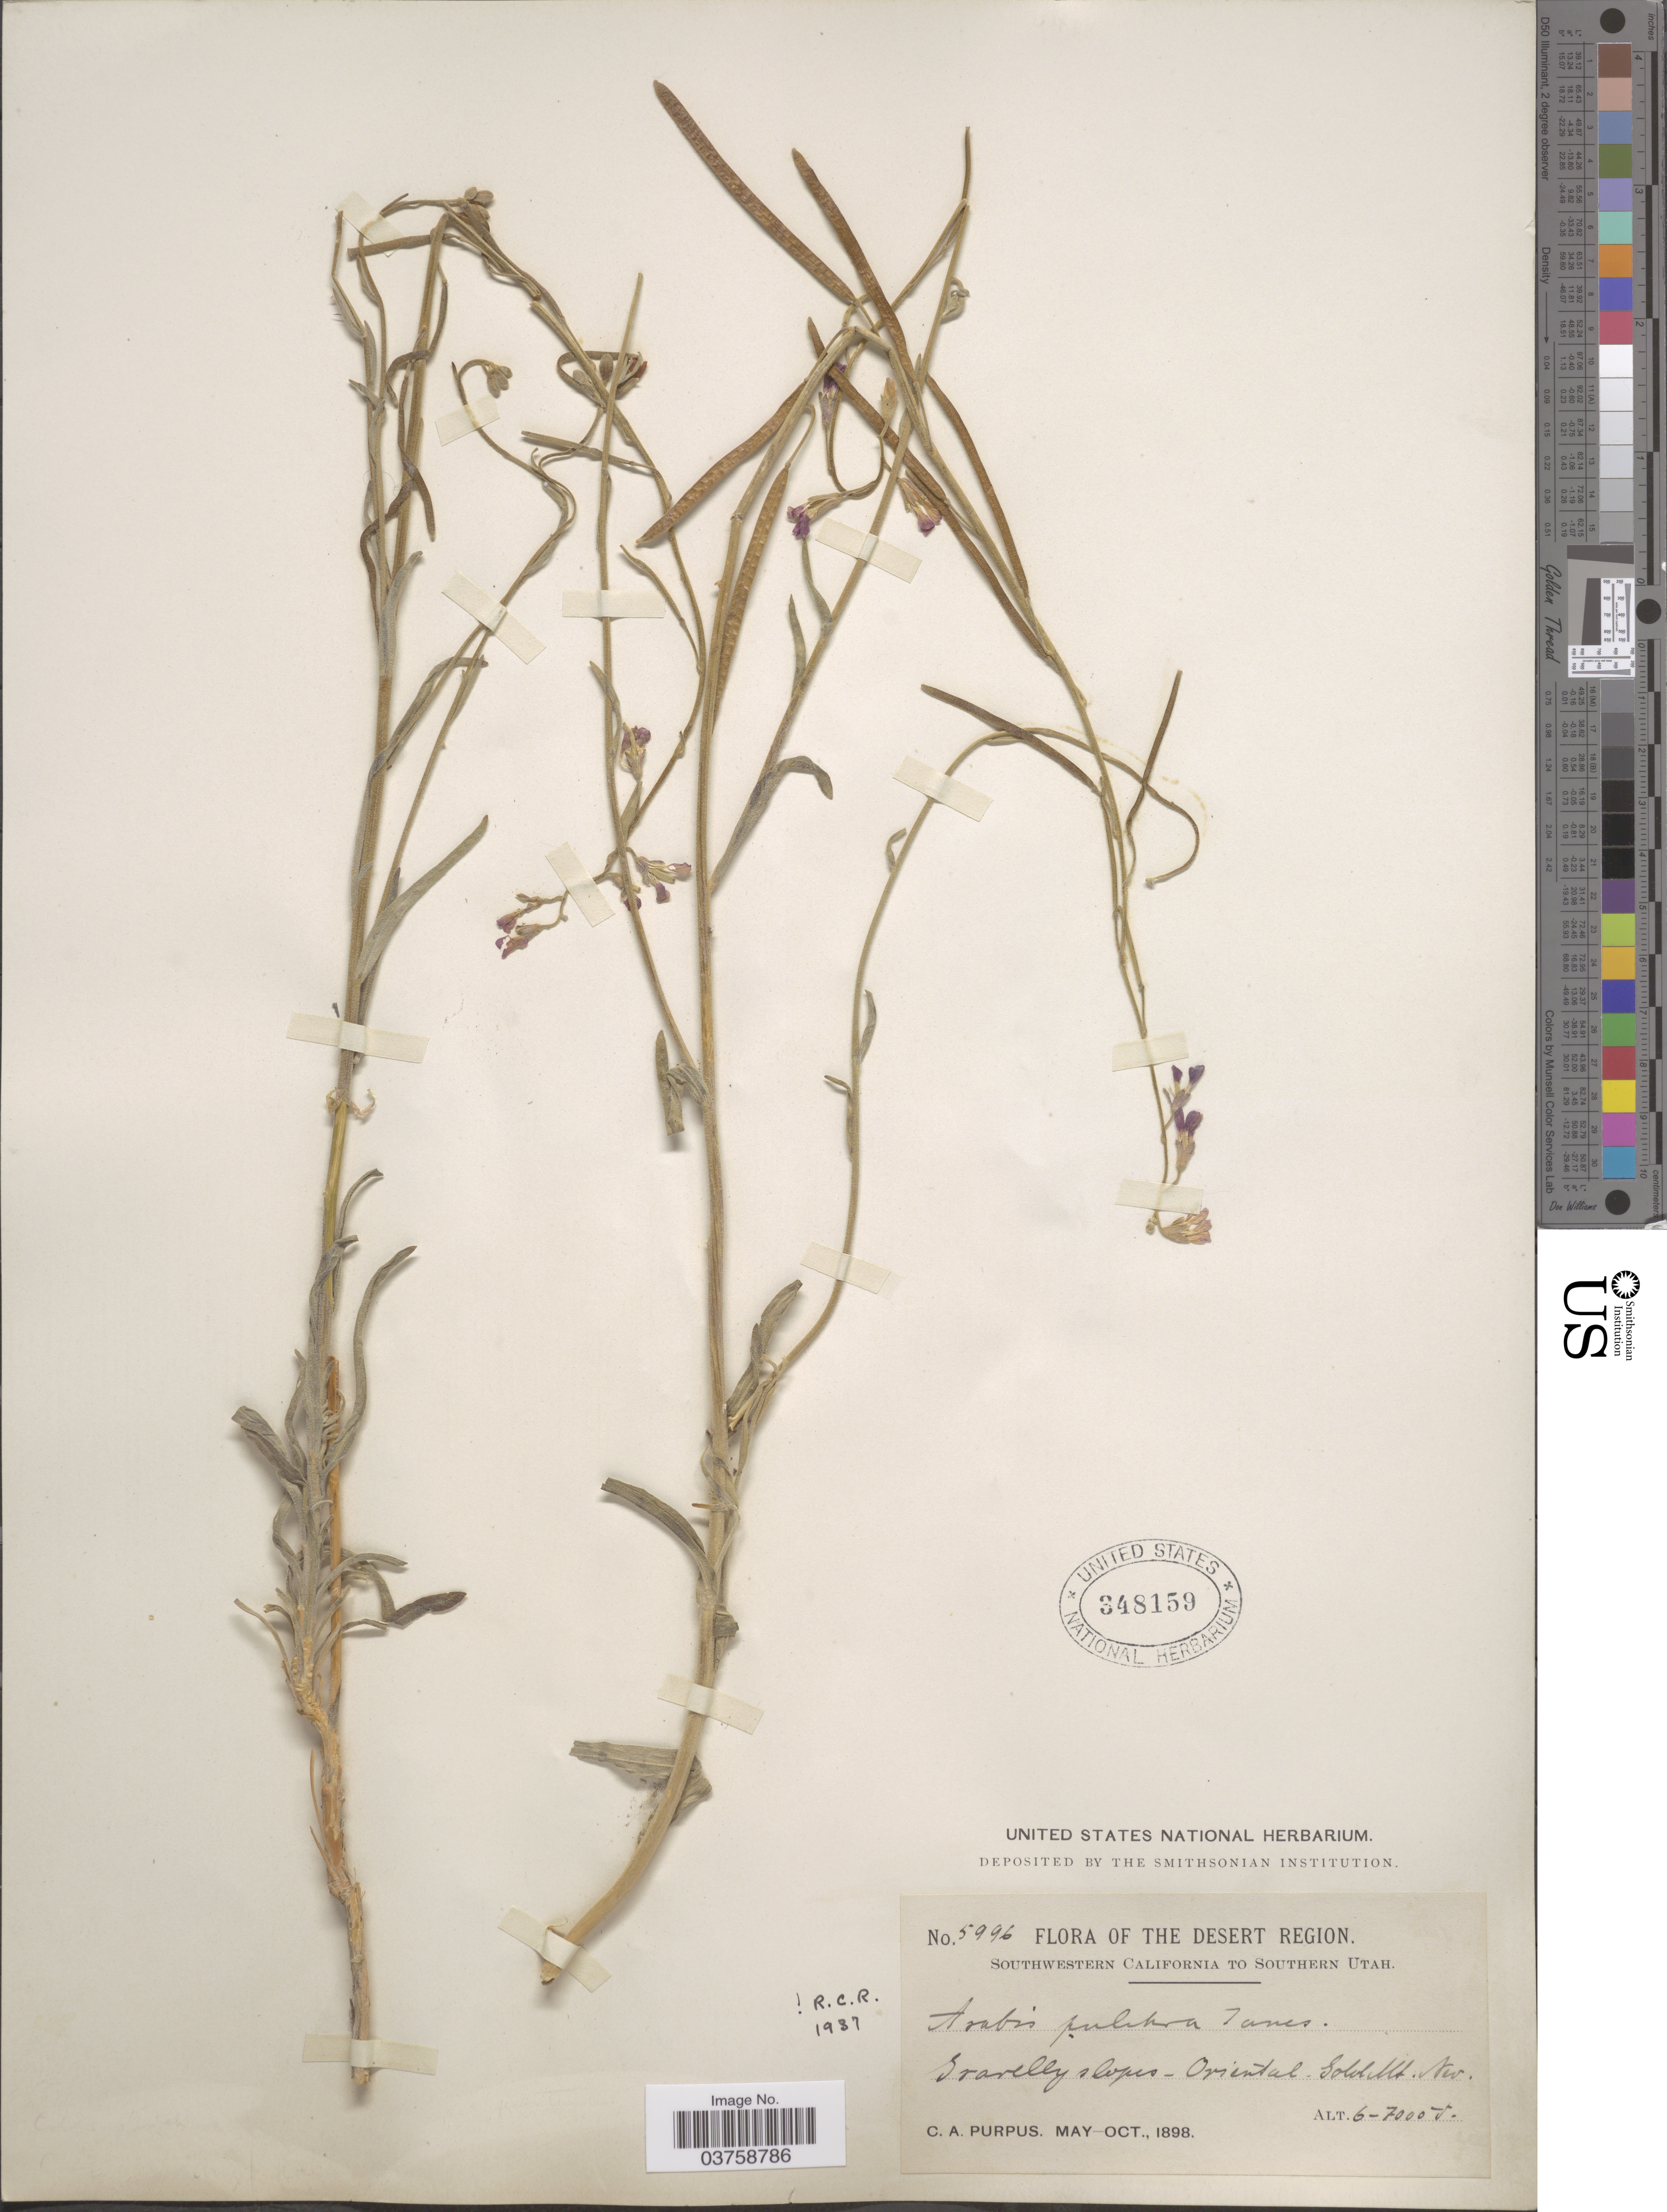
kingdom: Plantae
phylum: Tracheophyta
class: Magnoliopsida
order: Brassicales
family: Brassicaceae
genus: Arabis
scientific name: Arabis pulchra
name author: M.E. Jones ex S. Watson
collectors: C. A. Purpus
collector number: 5996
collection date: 1898-05/1898-10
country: United States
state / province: Nevada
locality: The Desert Region. Gravelly slopes-Oriental. Gold Mt.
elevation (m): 1829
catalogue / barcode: US 348159